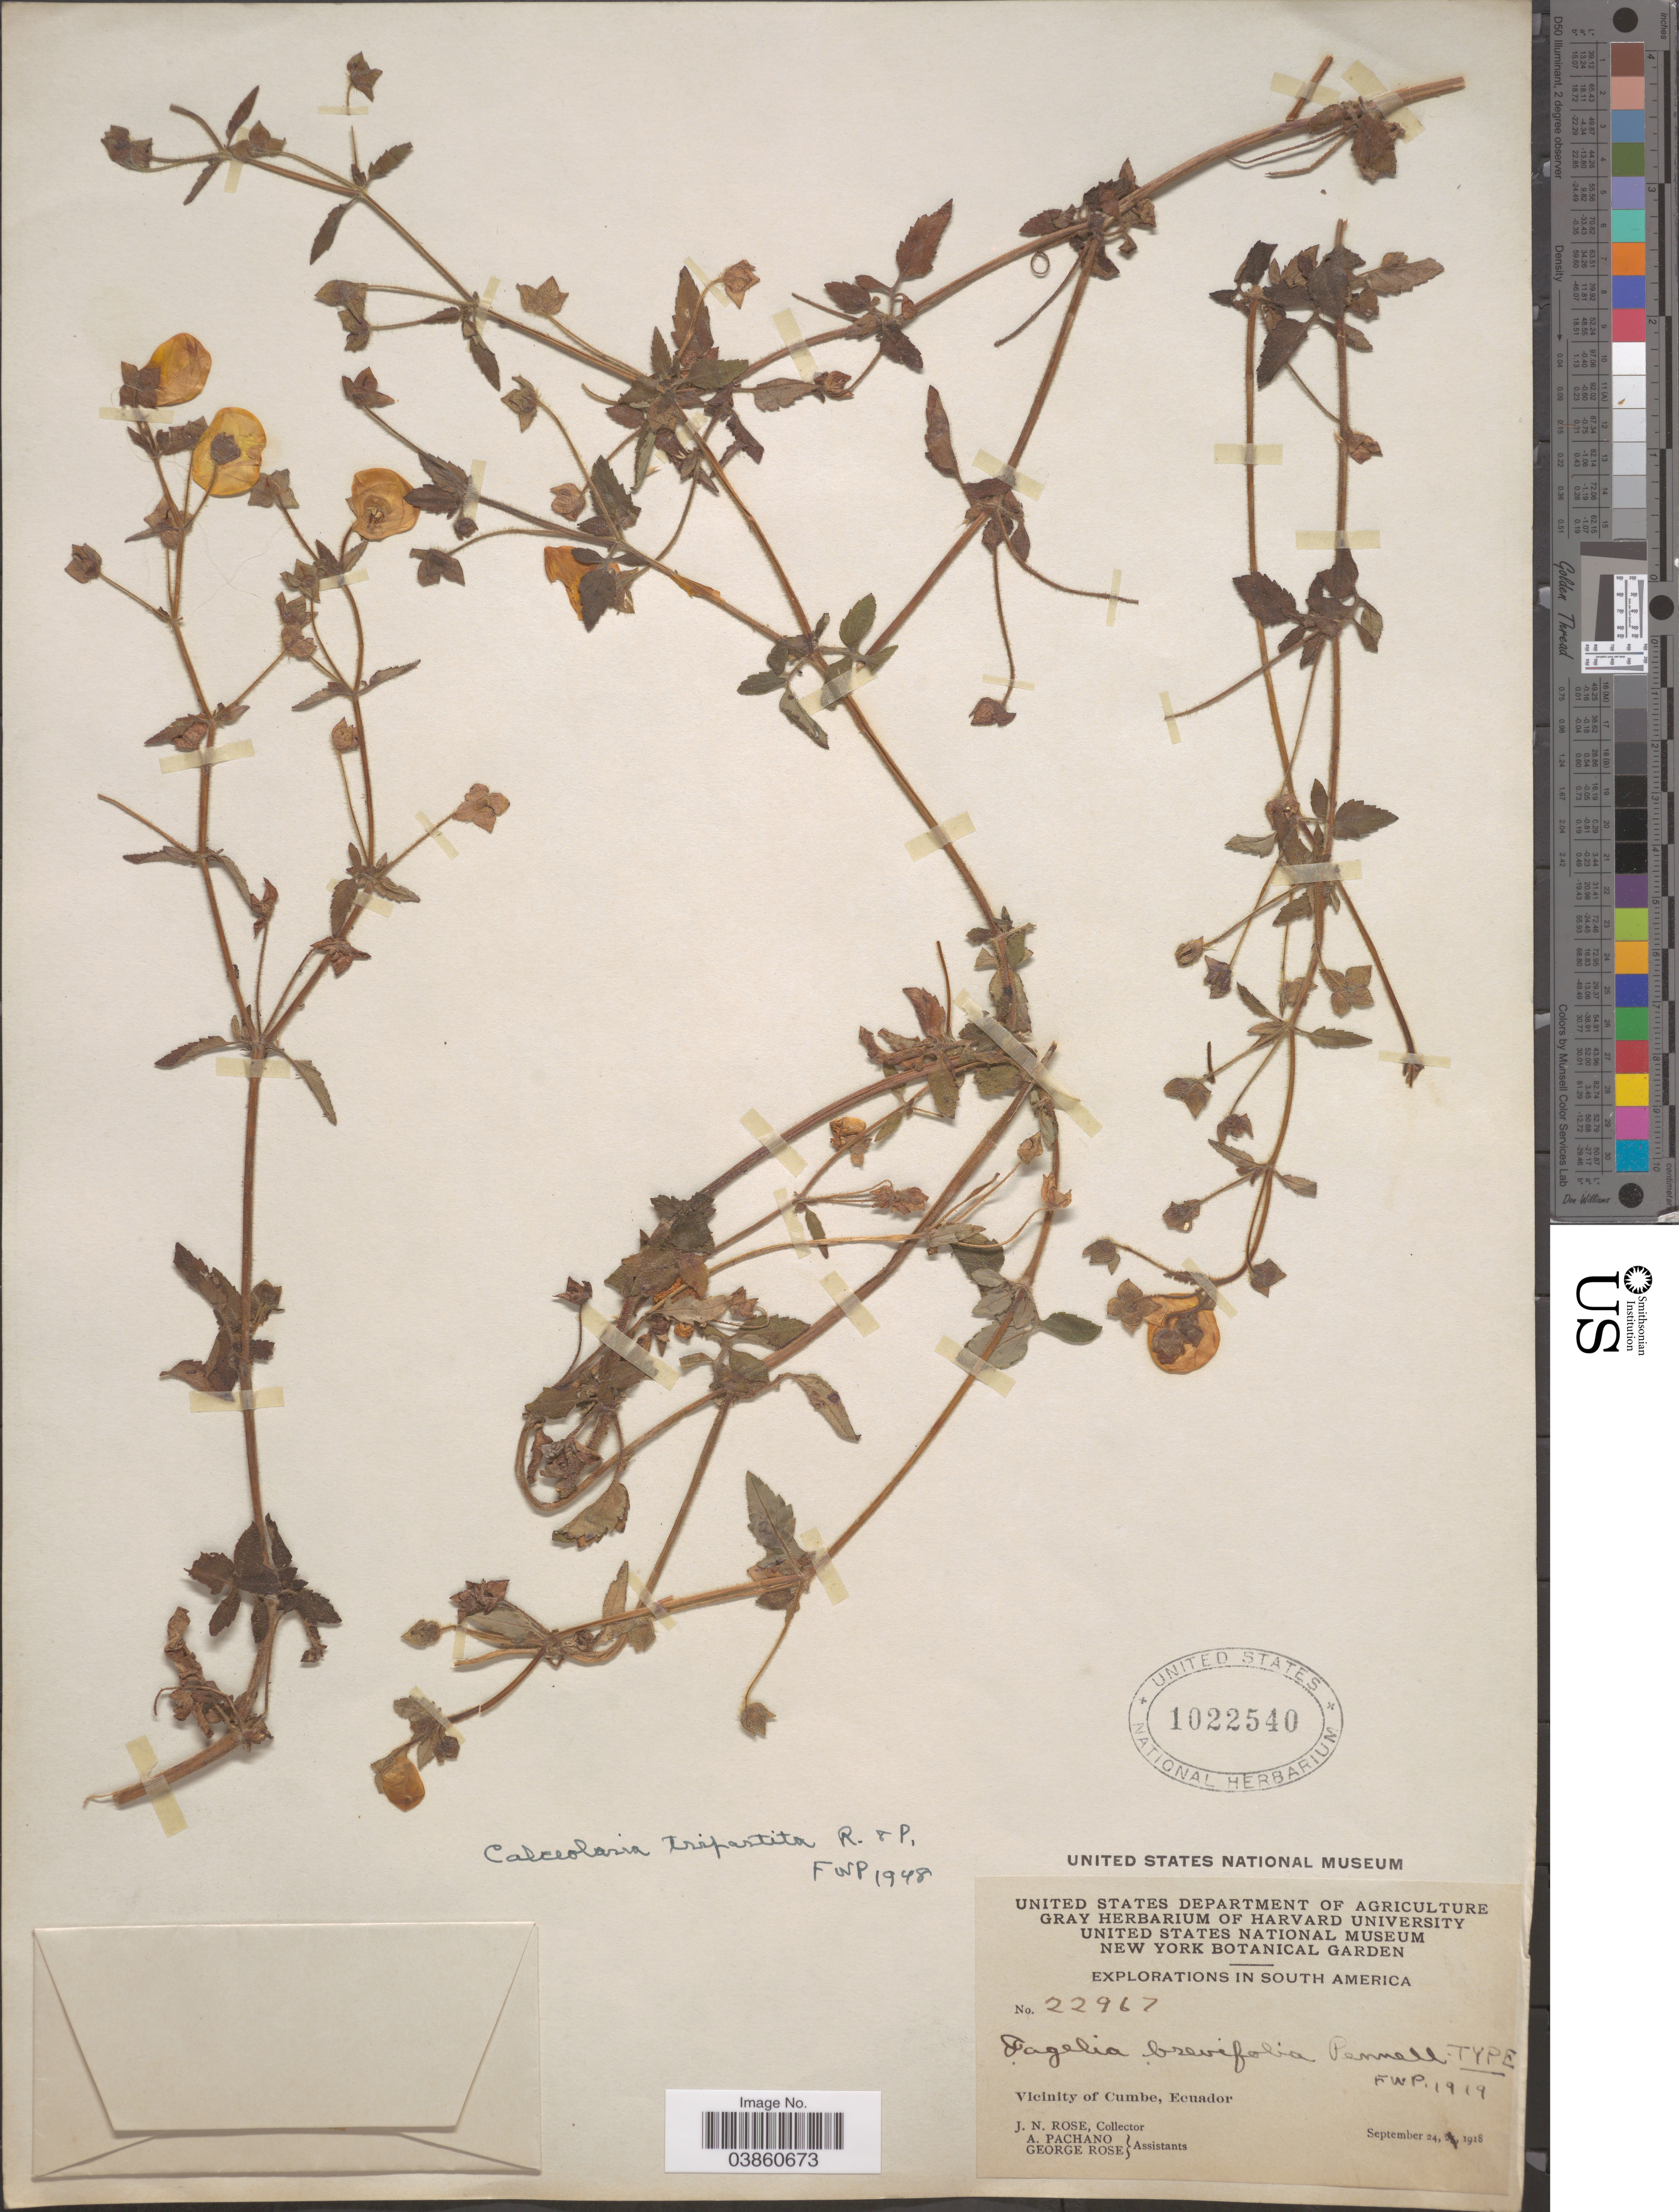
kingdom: Plantae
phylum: Tracheophyta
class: Magnoliopsida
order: Lamiales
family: Calceolariaceae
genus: Calceolaria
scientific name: Calceolaria tripartita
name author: Ruiz & Pav.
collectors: J. N. Rose, A. Pachano & G. Rose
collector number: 22967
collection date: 1918-09-24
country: Ecuador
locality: Vicinity of Cumbe.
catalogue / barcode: US 1022540